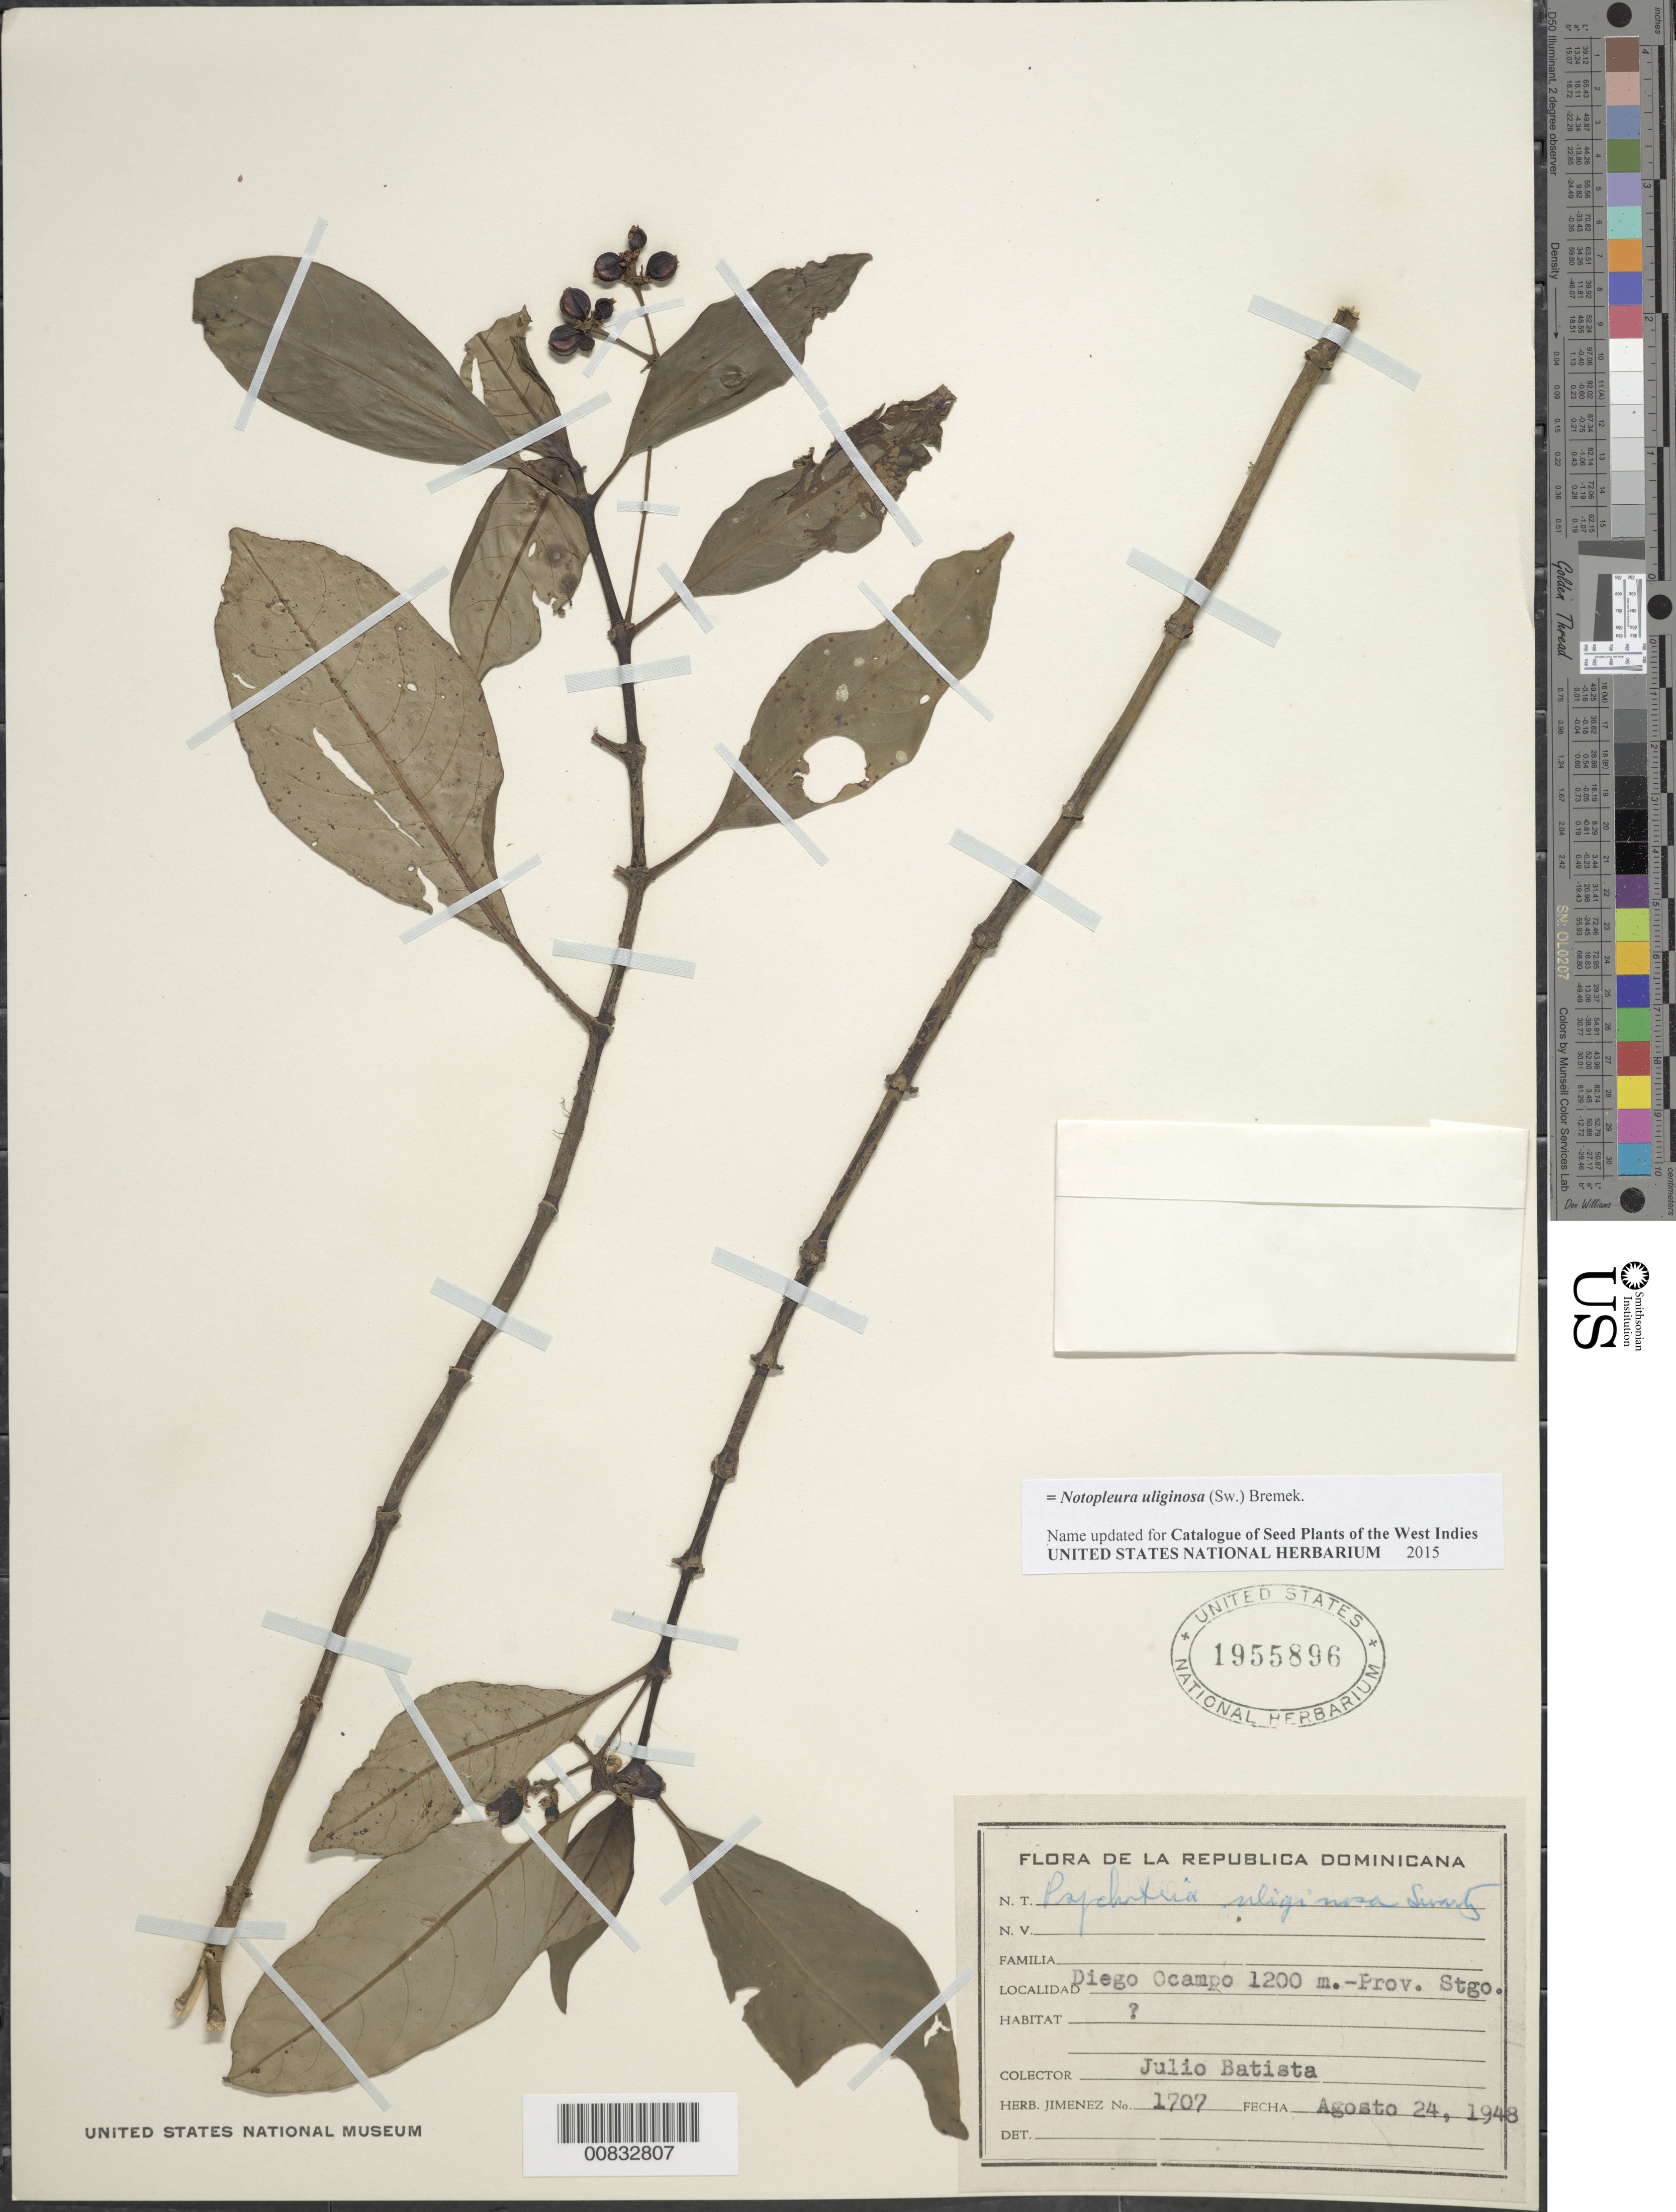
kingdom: Plantae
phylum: Tracheophyta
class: Magnoliopsida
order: Gentianales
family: Rubiaceae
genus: Notopleura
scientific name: Notopleura uliginosa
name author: (Sw.) Bremek.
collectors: J. Batista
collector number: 1707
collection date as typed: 24 Aug 1948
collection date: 1948-08-24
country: Dominican Republic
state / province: Santiago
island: Hispaniola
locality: Diego de Ocampo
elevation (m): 1220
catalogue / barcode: US 1955896